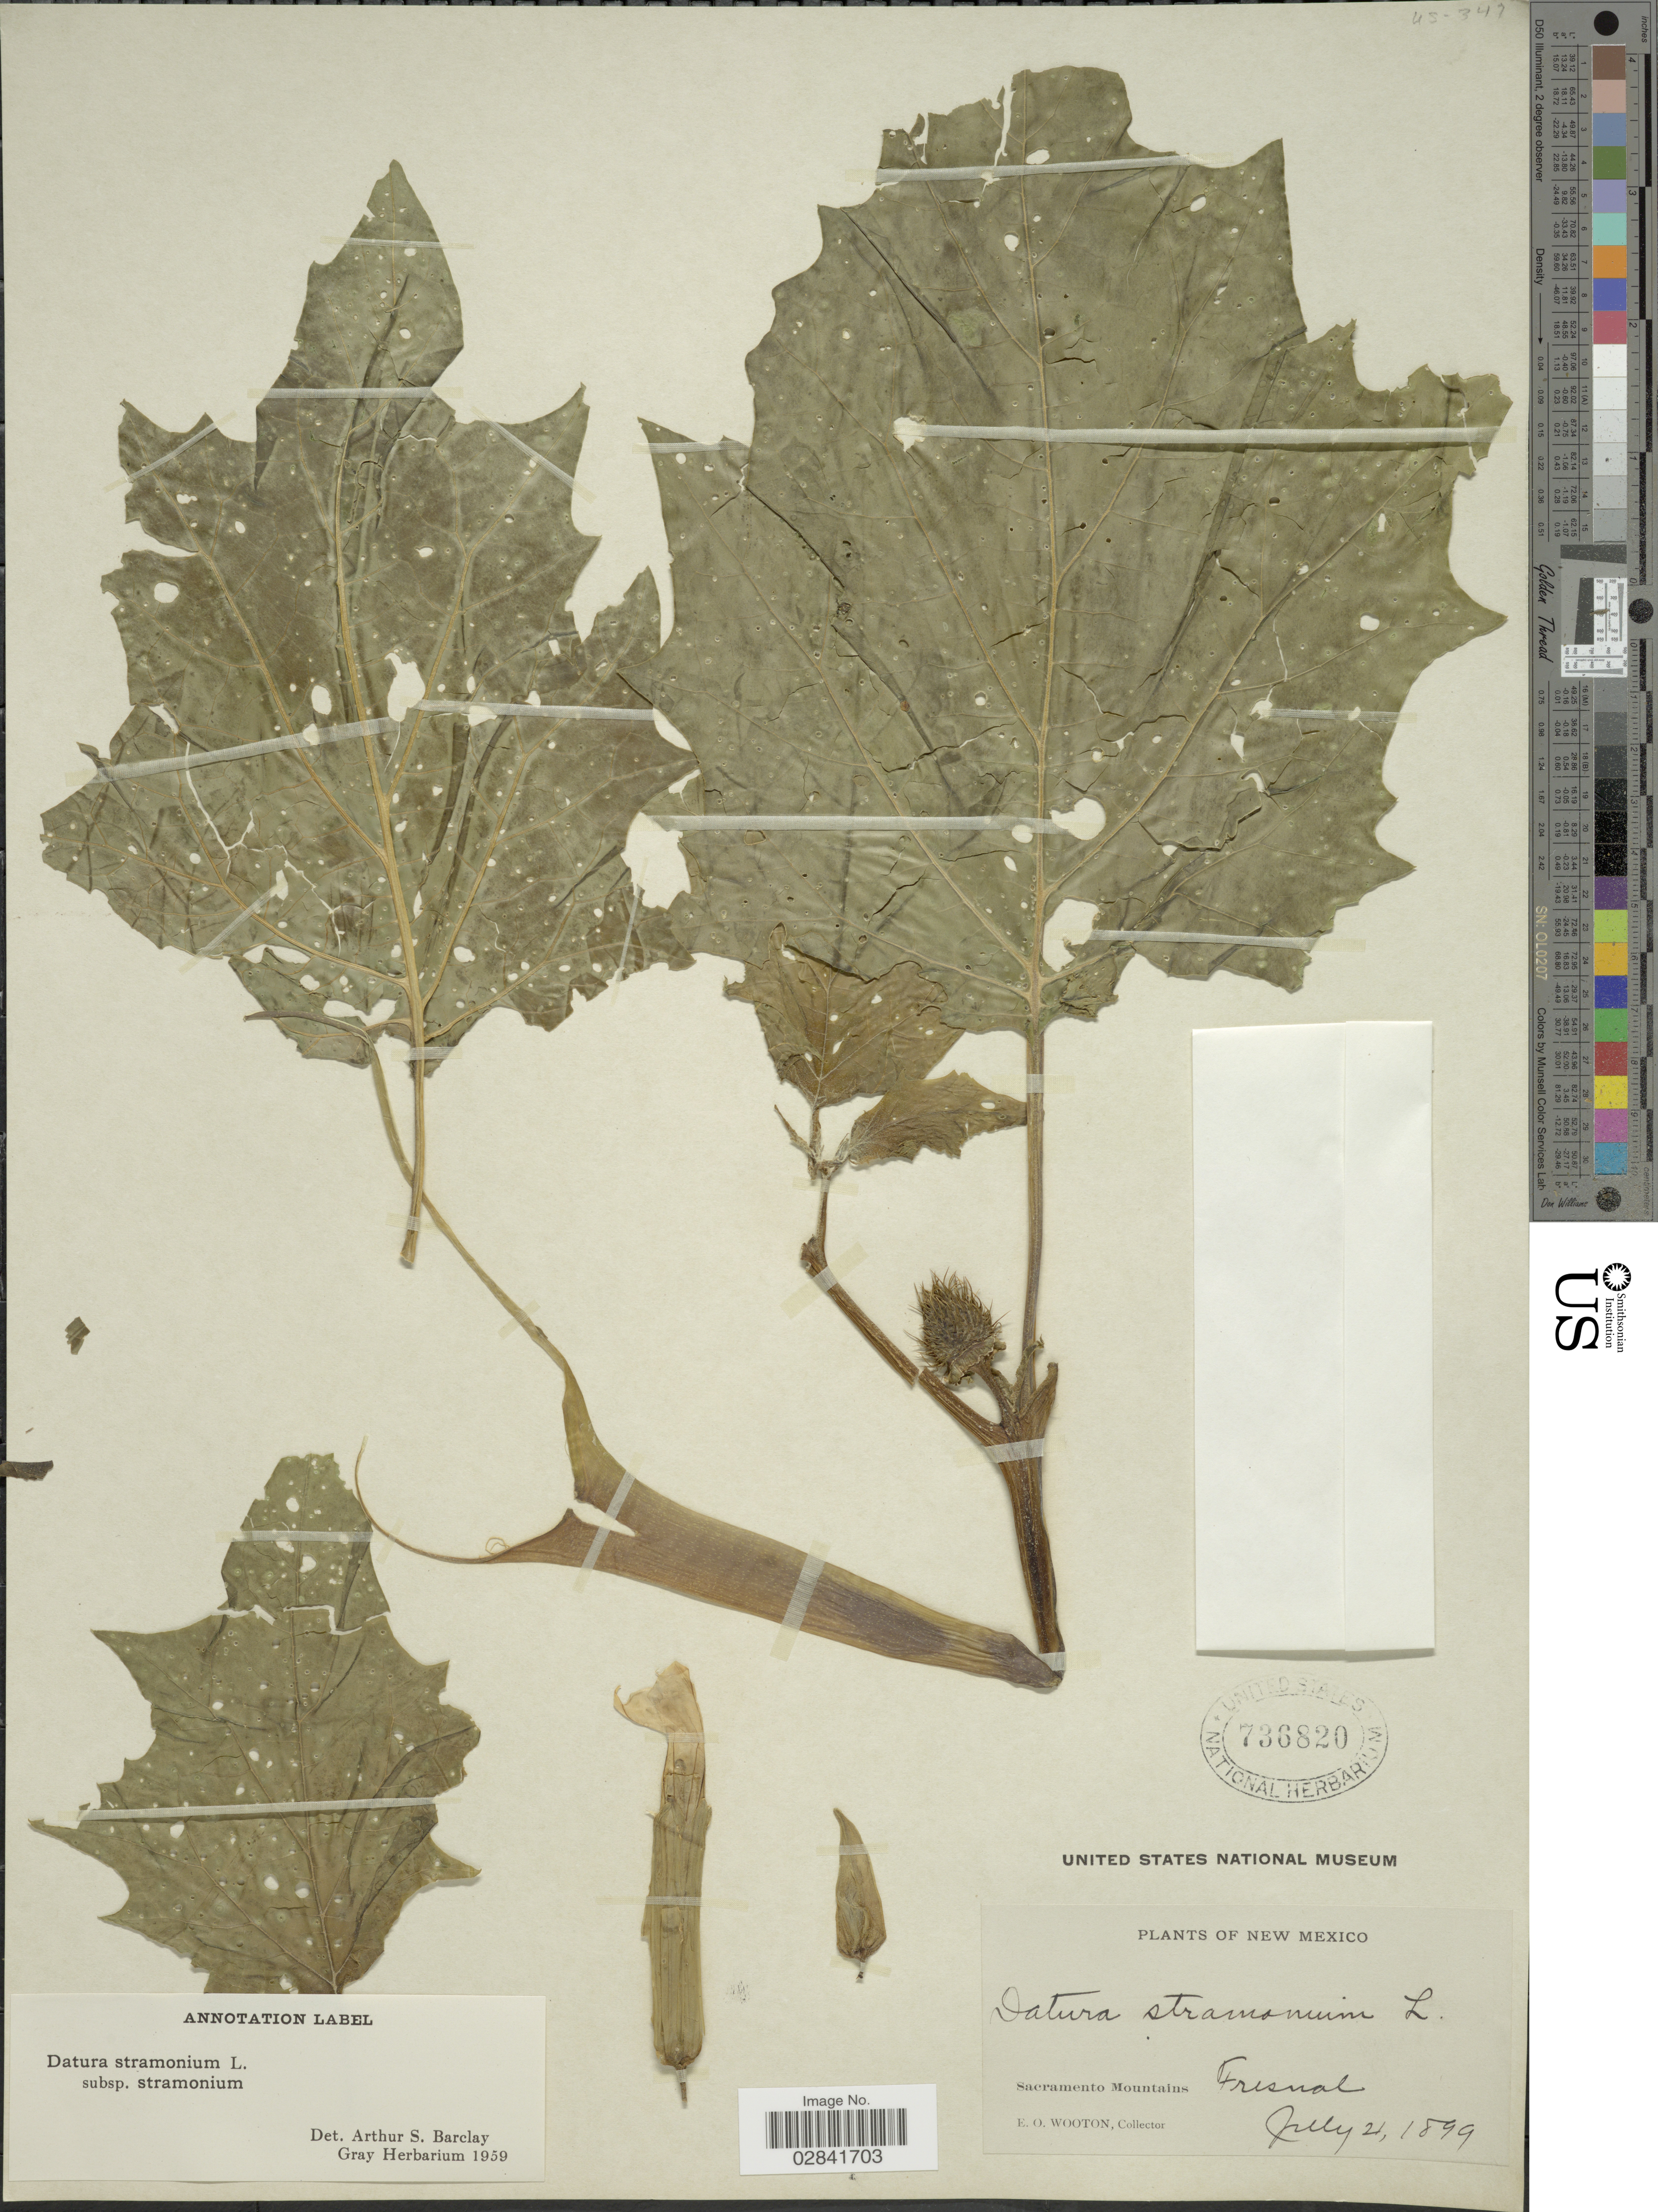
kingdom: Plantae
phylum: Tracheophyta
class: Magnoliopsida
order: Solanales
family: Solanaceae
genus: Datura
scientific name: Datura stramonium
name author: L.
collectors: E. O. Wooton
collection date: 1899-07-21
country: United States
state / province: New Mexico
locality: Sacramento Mountains. Fresnal.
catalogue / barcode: US 736820